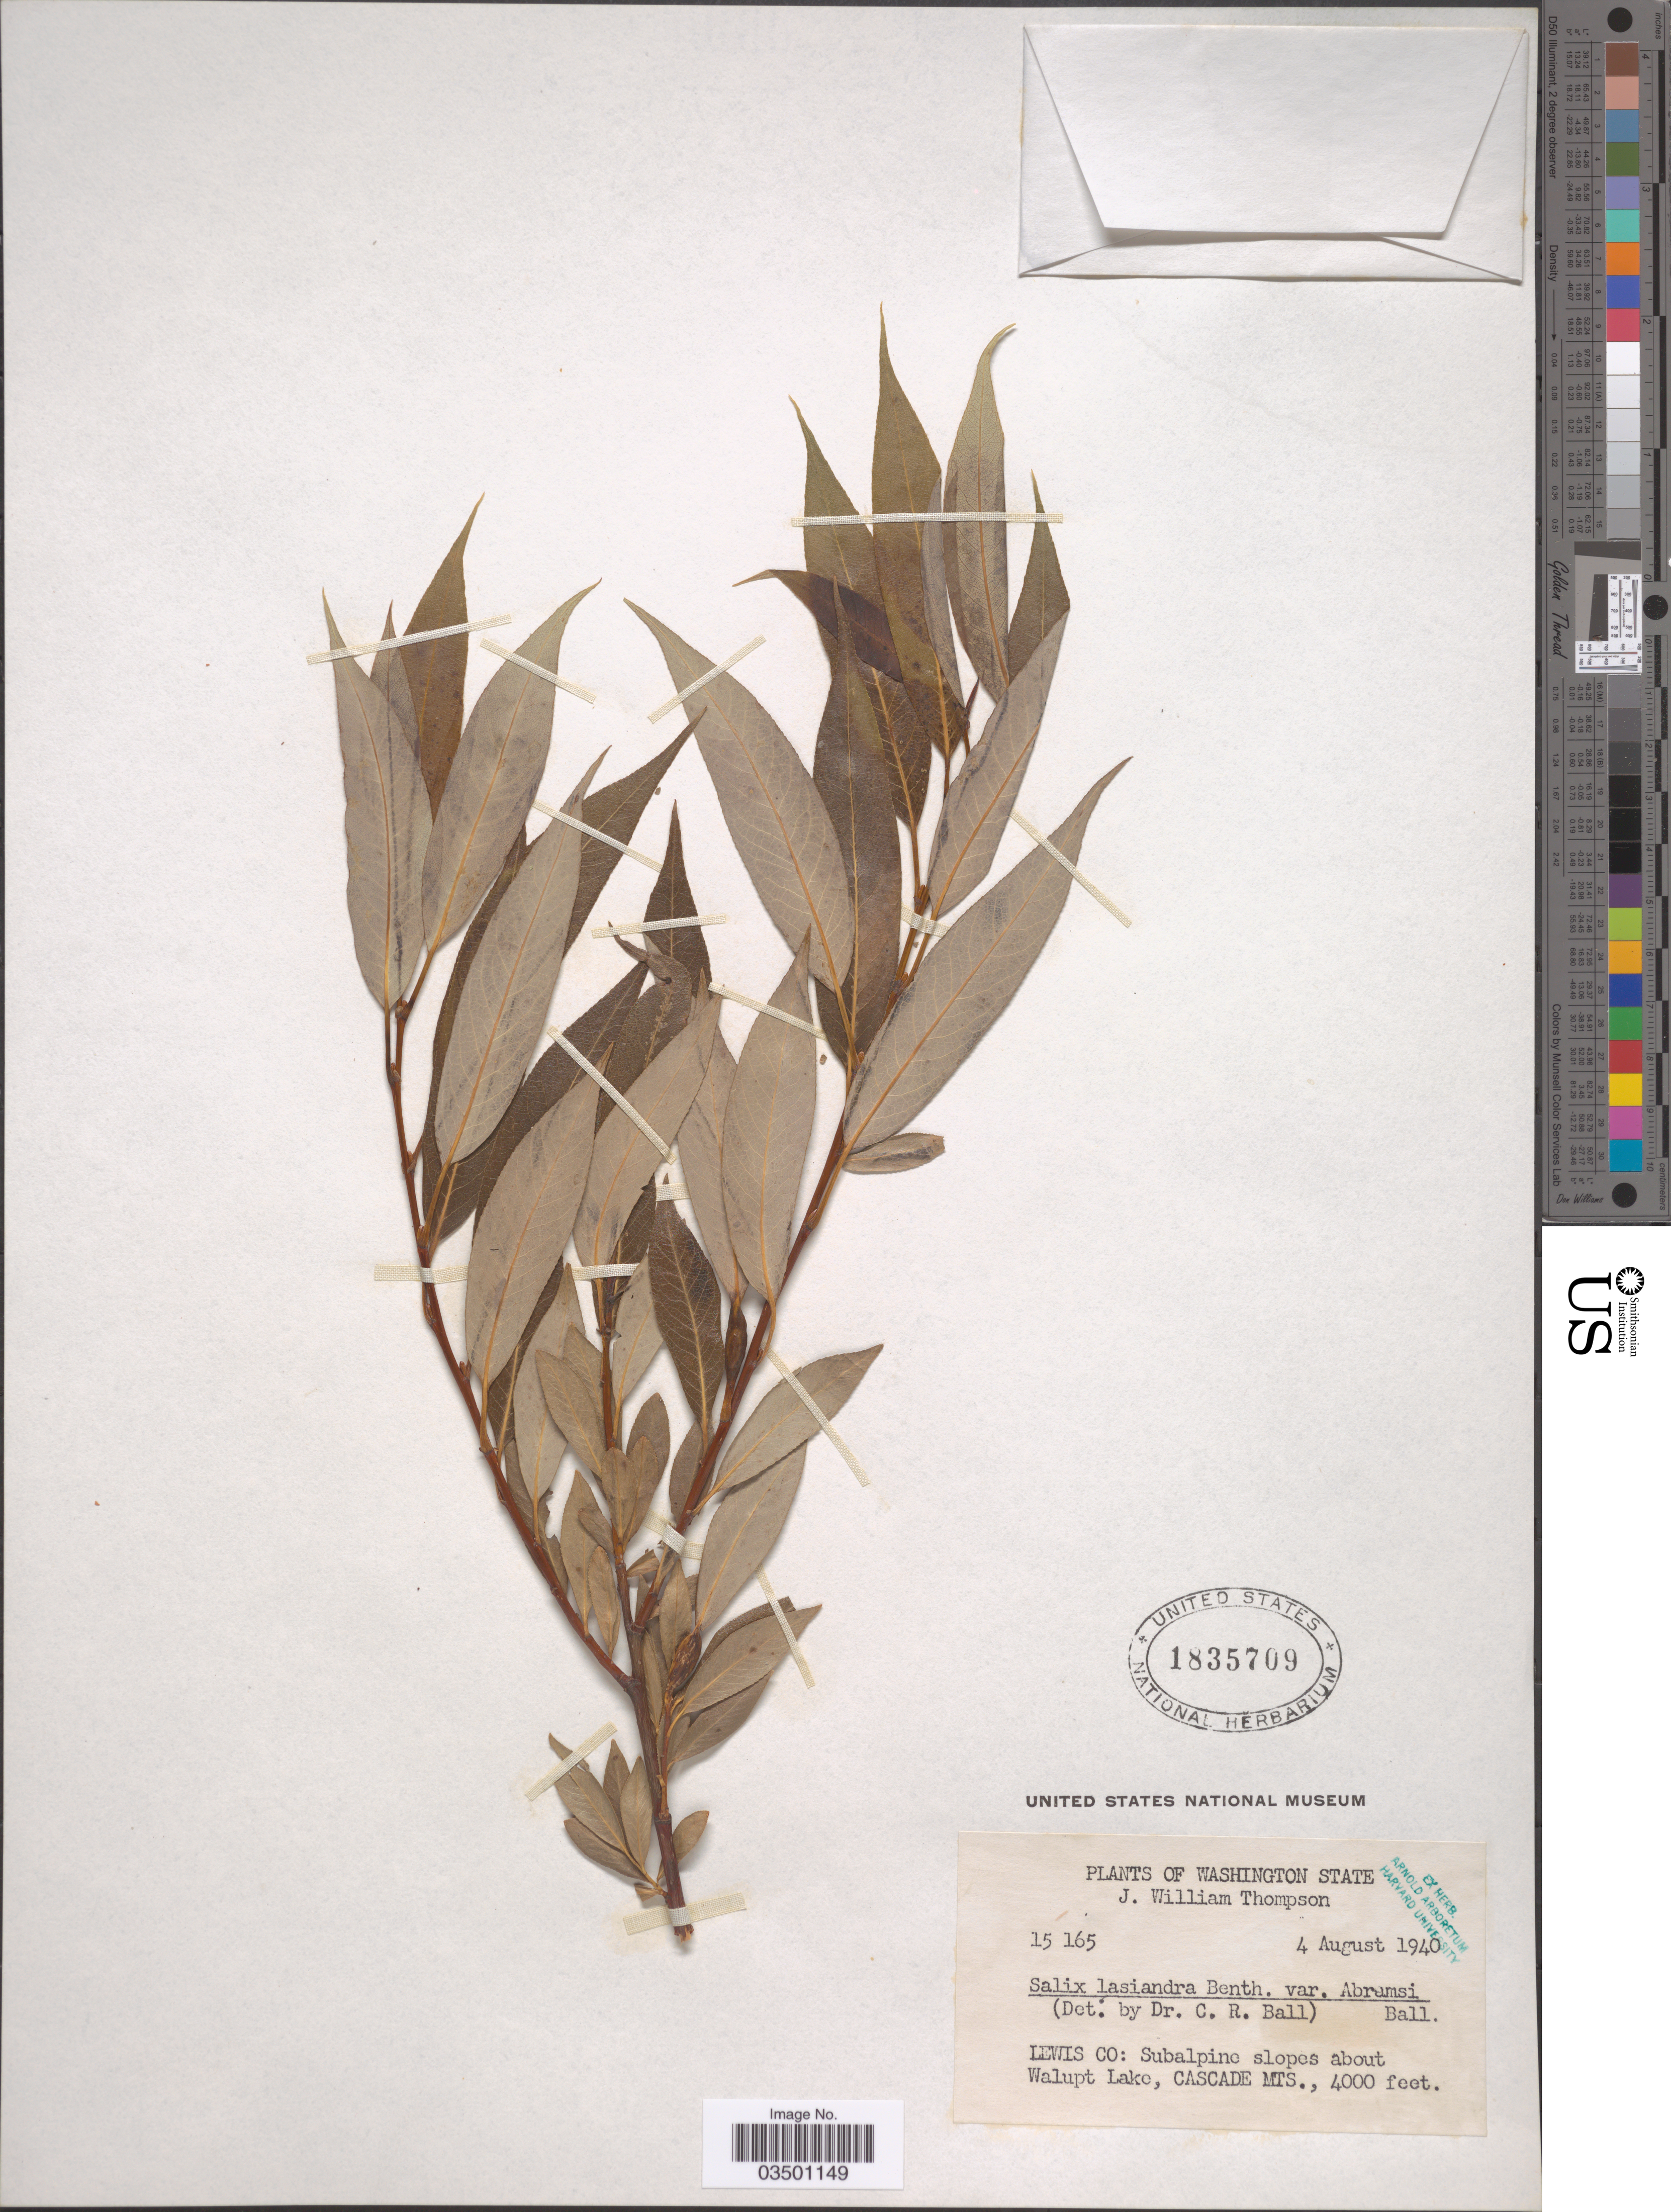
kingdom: Plantae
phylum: Tracheophyta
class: Magnoliopsida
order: Malpighiales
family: Salicaceae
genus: Salix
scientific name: Salix lasiandra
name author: Benth.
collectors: J. W. Thompson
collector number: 15165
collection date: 1940-08-04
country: United States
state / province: Washington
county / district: Lewis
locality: Lewis Co: Subalpine slopes about Walupt Lake, Cascade Mts.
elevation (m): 1219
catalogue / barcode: US 1835709